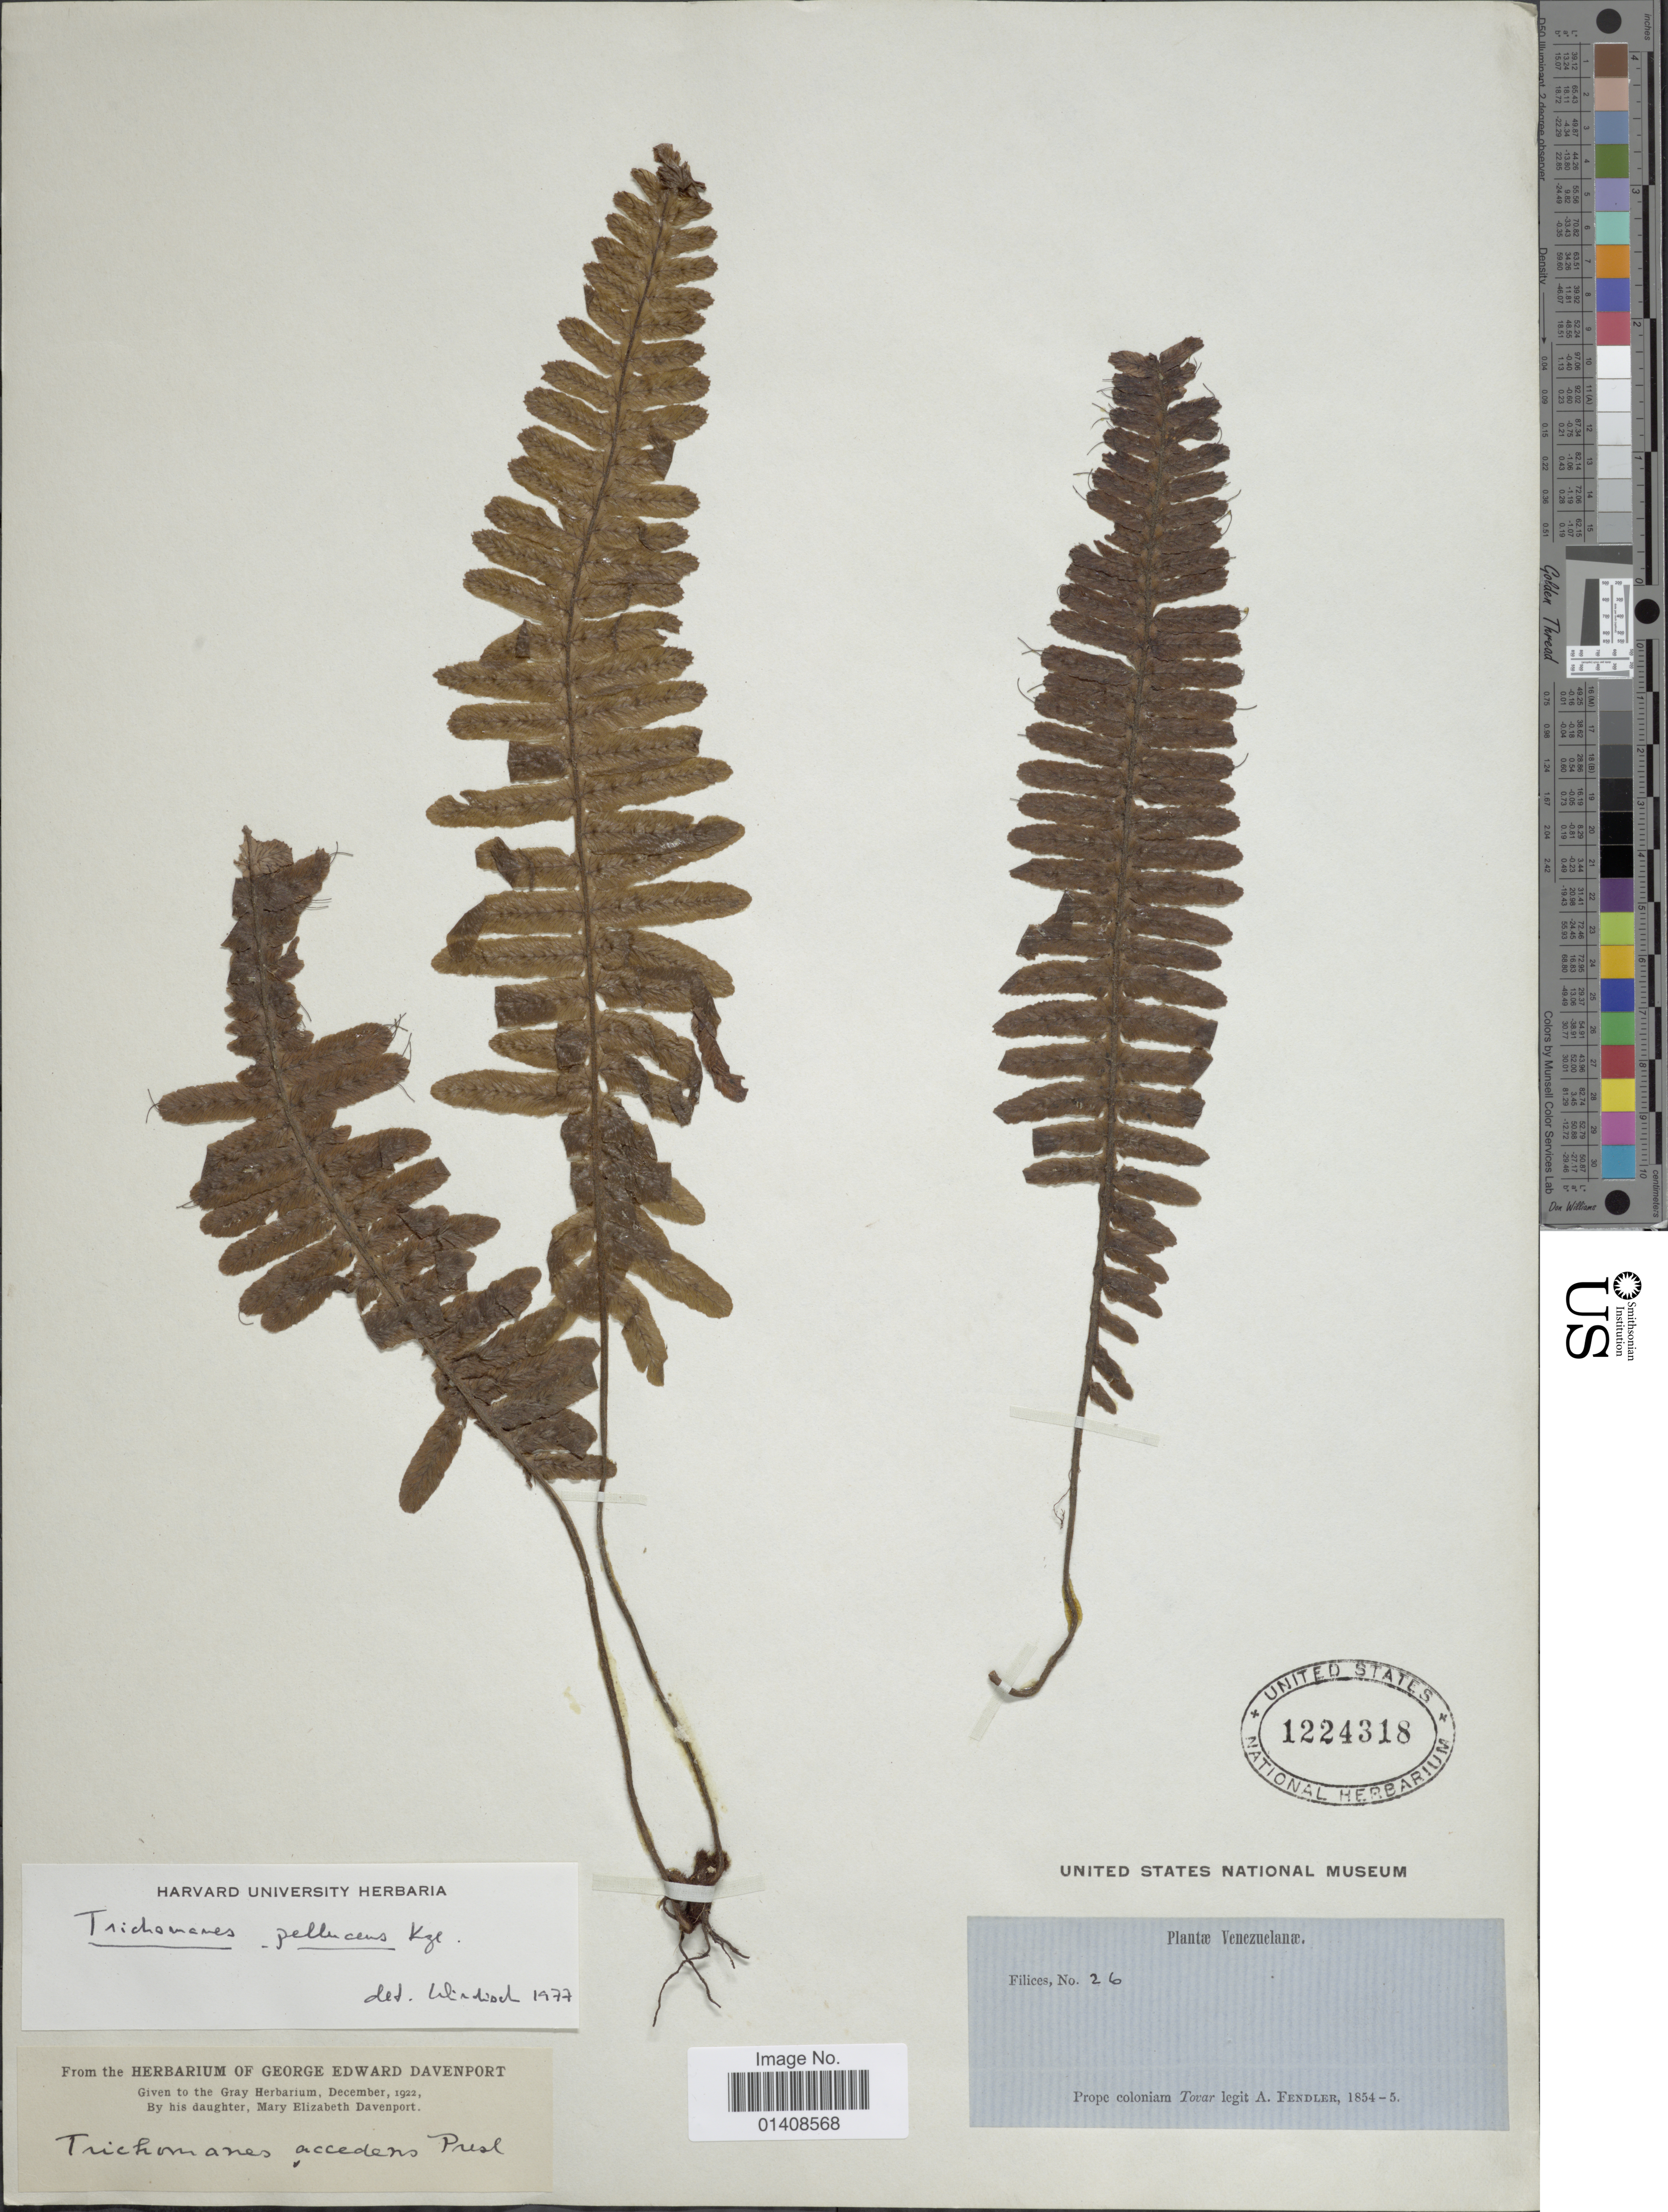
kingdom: Plantae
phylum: Tracheophyta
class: Polypodiopsida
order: Hymenophyllales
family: Hymenophyllaceae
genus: Trichomanes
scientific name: Trichomanes pellucens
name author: Kunze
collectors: A. Fendler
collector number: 26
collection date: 1854/1855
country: Venezuela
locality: Prope coloniam Tovar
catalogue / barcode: US 1224318